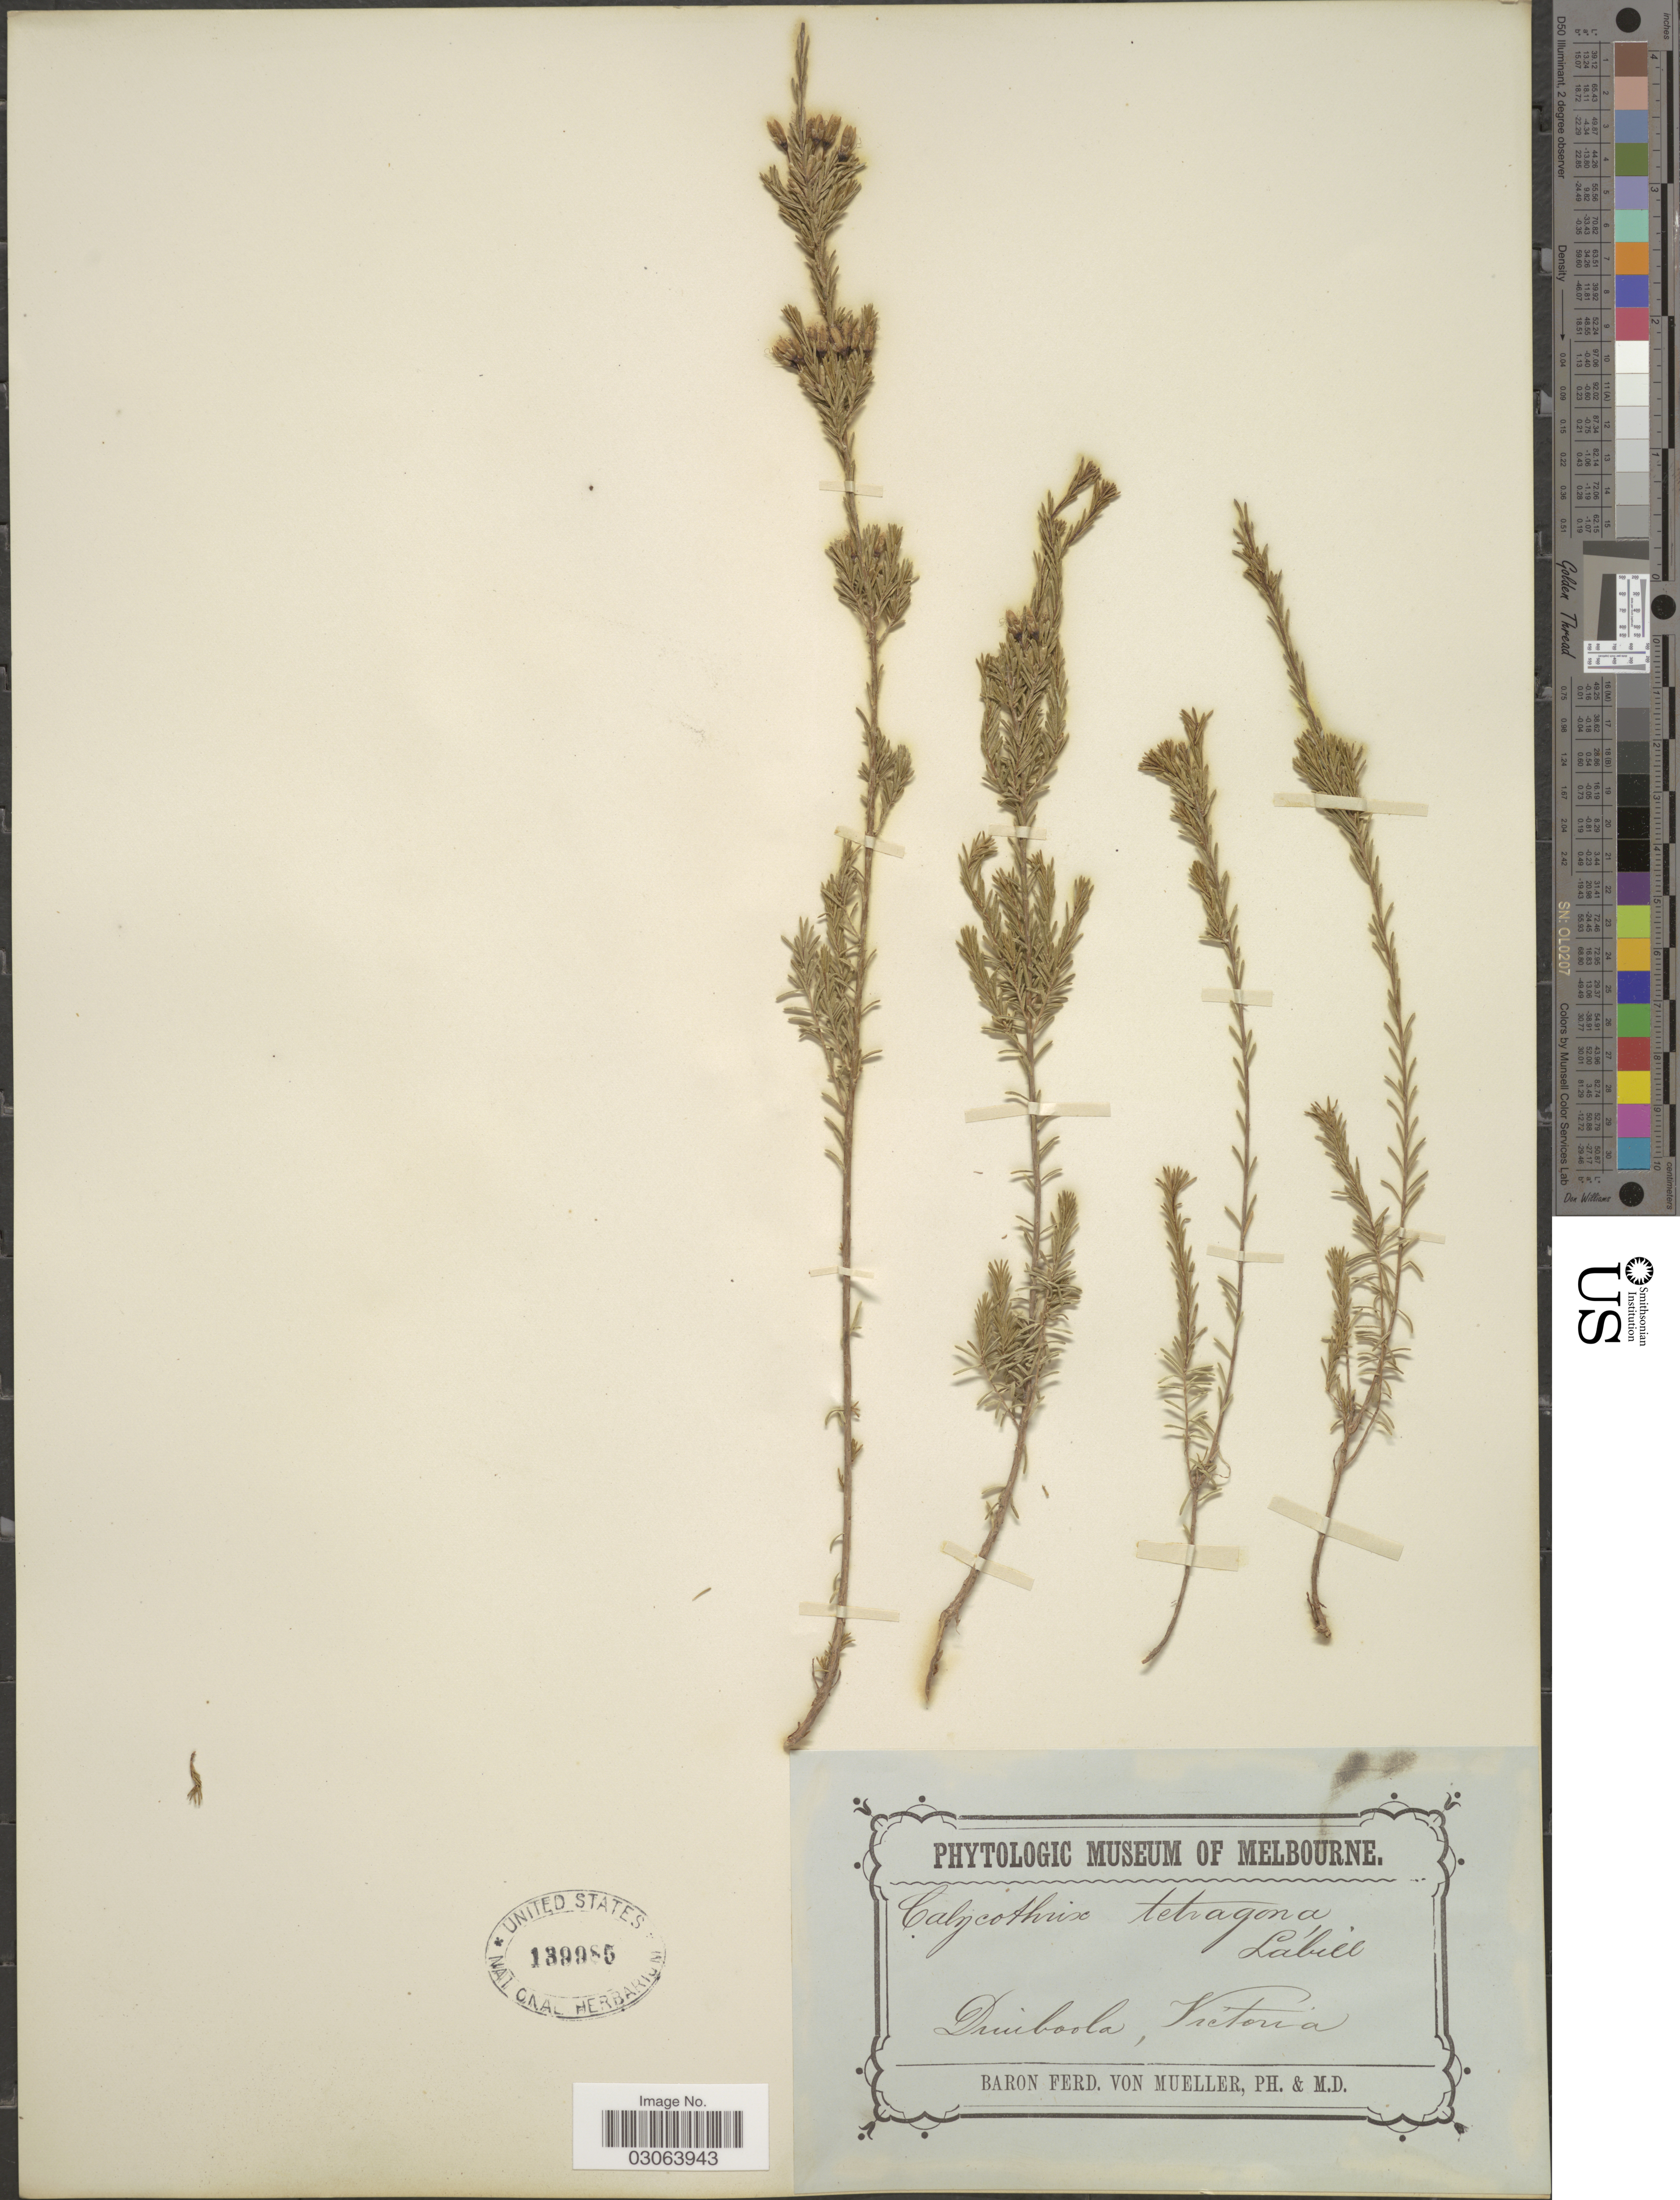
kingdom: Plantae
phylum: Tracheophyta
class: Magnoliopsida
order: Myrtales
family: Myrtaceae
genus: Calytrix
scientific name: Calytrix tetragona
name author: Labill.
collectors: F. Mueller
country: Australia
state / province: Victoria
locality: Dimboola, Victoria.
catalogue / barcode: US 139985